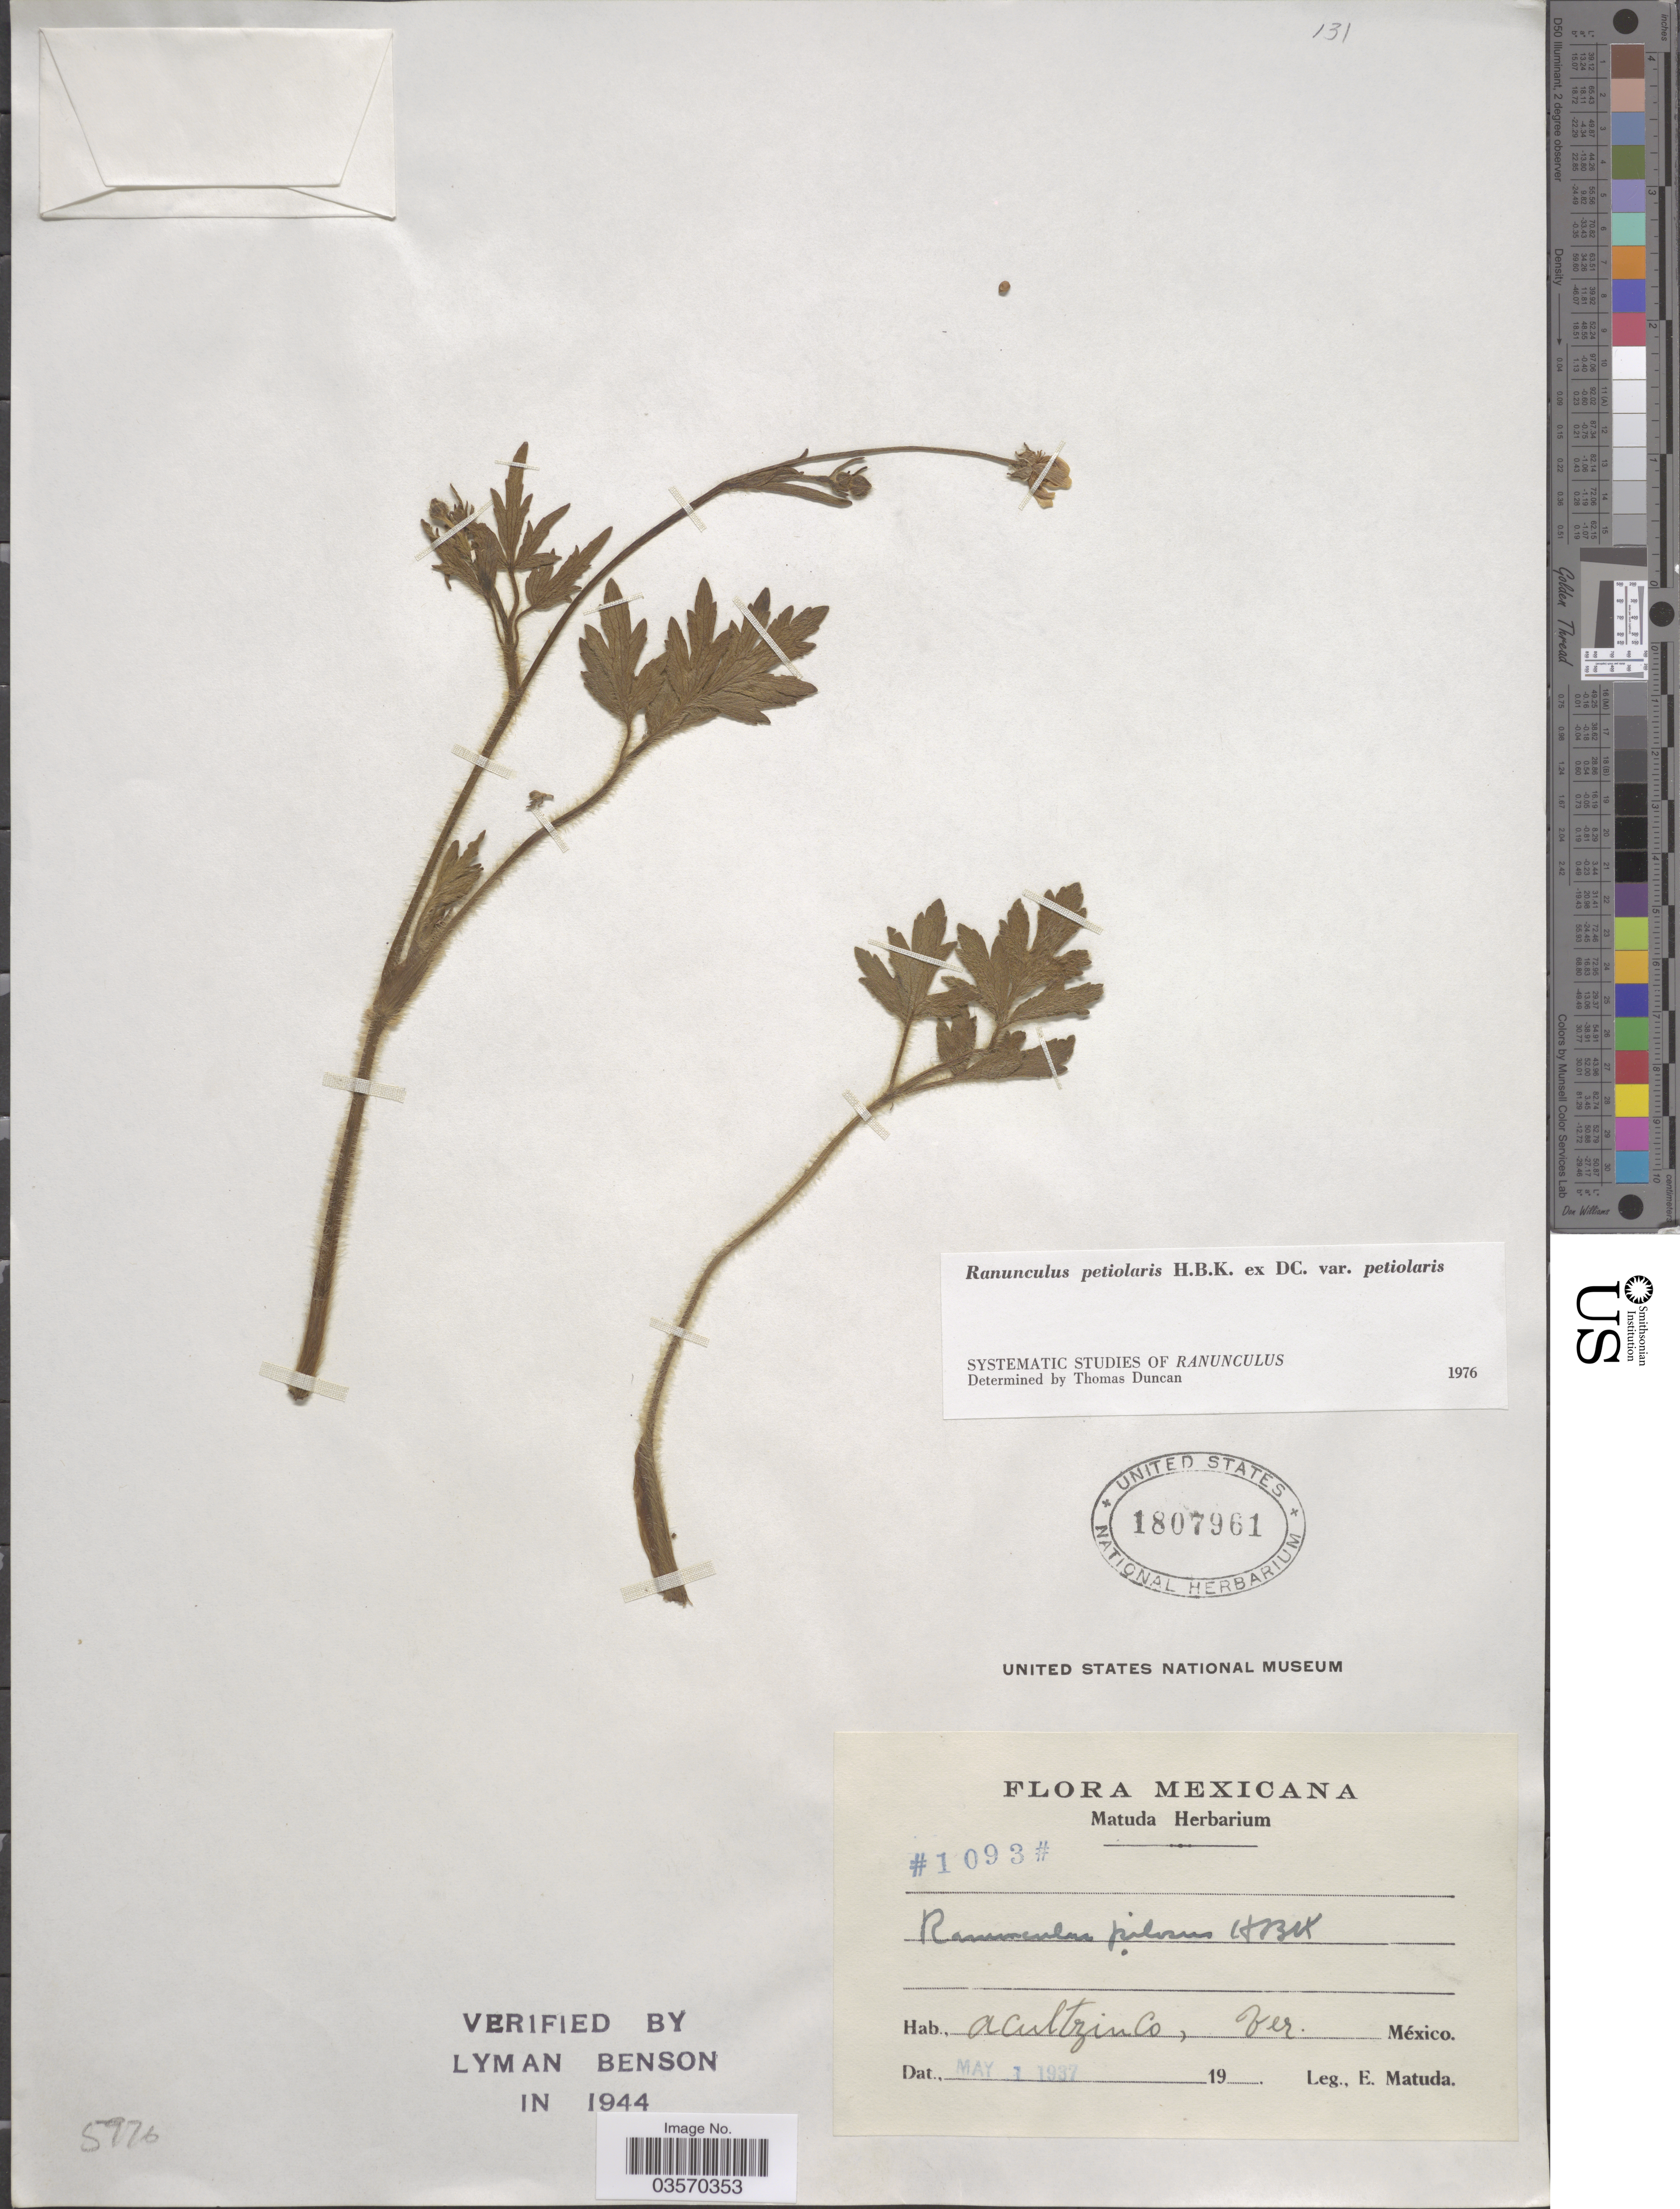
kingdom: Plantae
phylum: Tracheophyta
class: Magnoliopsida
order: Ranunculales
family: Ranunculaceae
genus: Ranunculus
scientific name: Ranunculus petiolaris var. petiolaris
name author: Kunth ex DC.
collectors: E. Matuda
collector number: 1093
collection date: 1937-05-01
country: Mexico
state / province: Veracruz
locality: Acultzinco, Ver.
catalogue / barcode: US 1807961